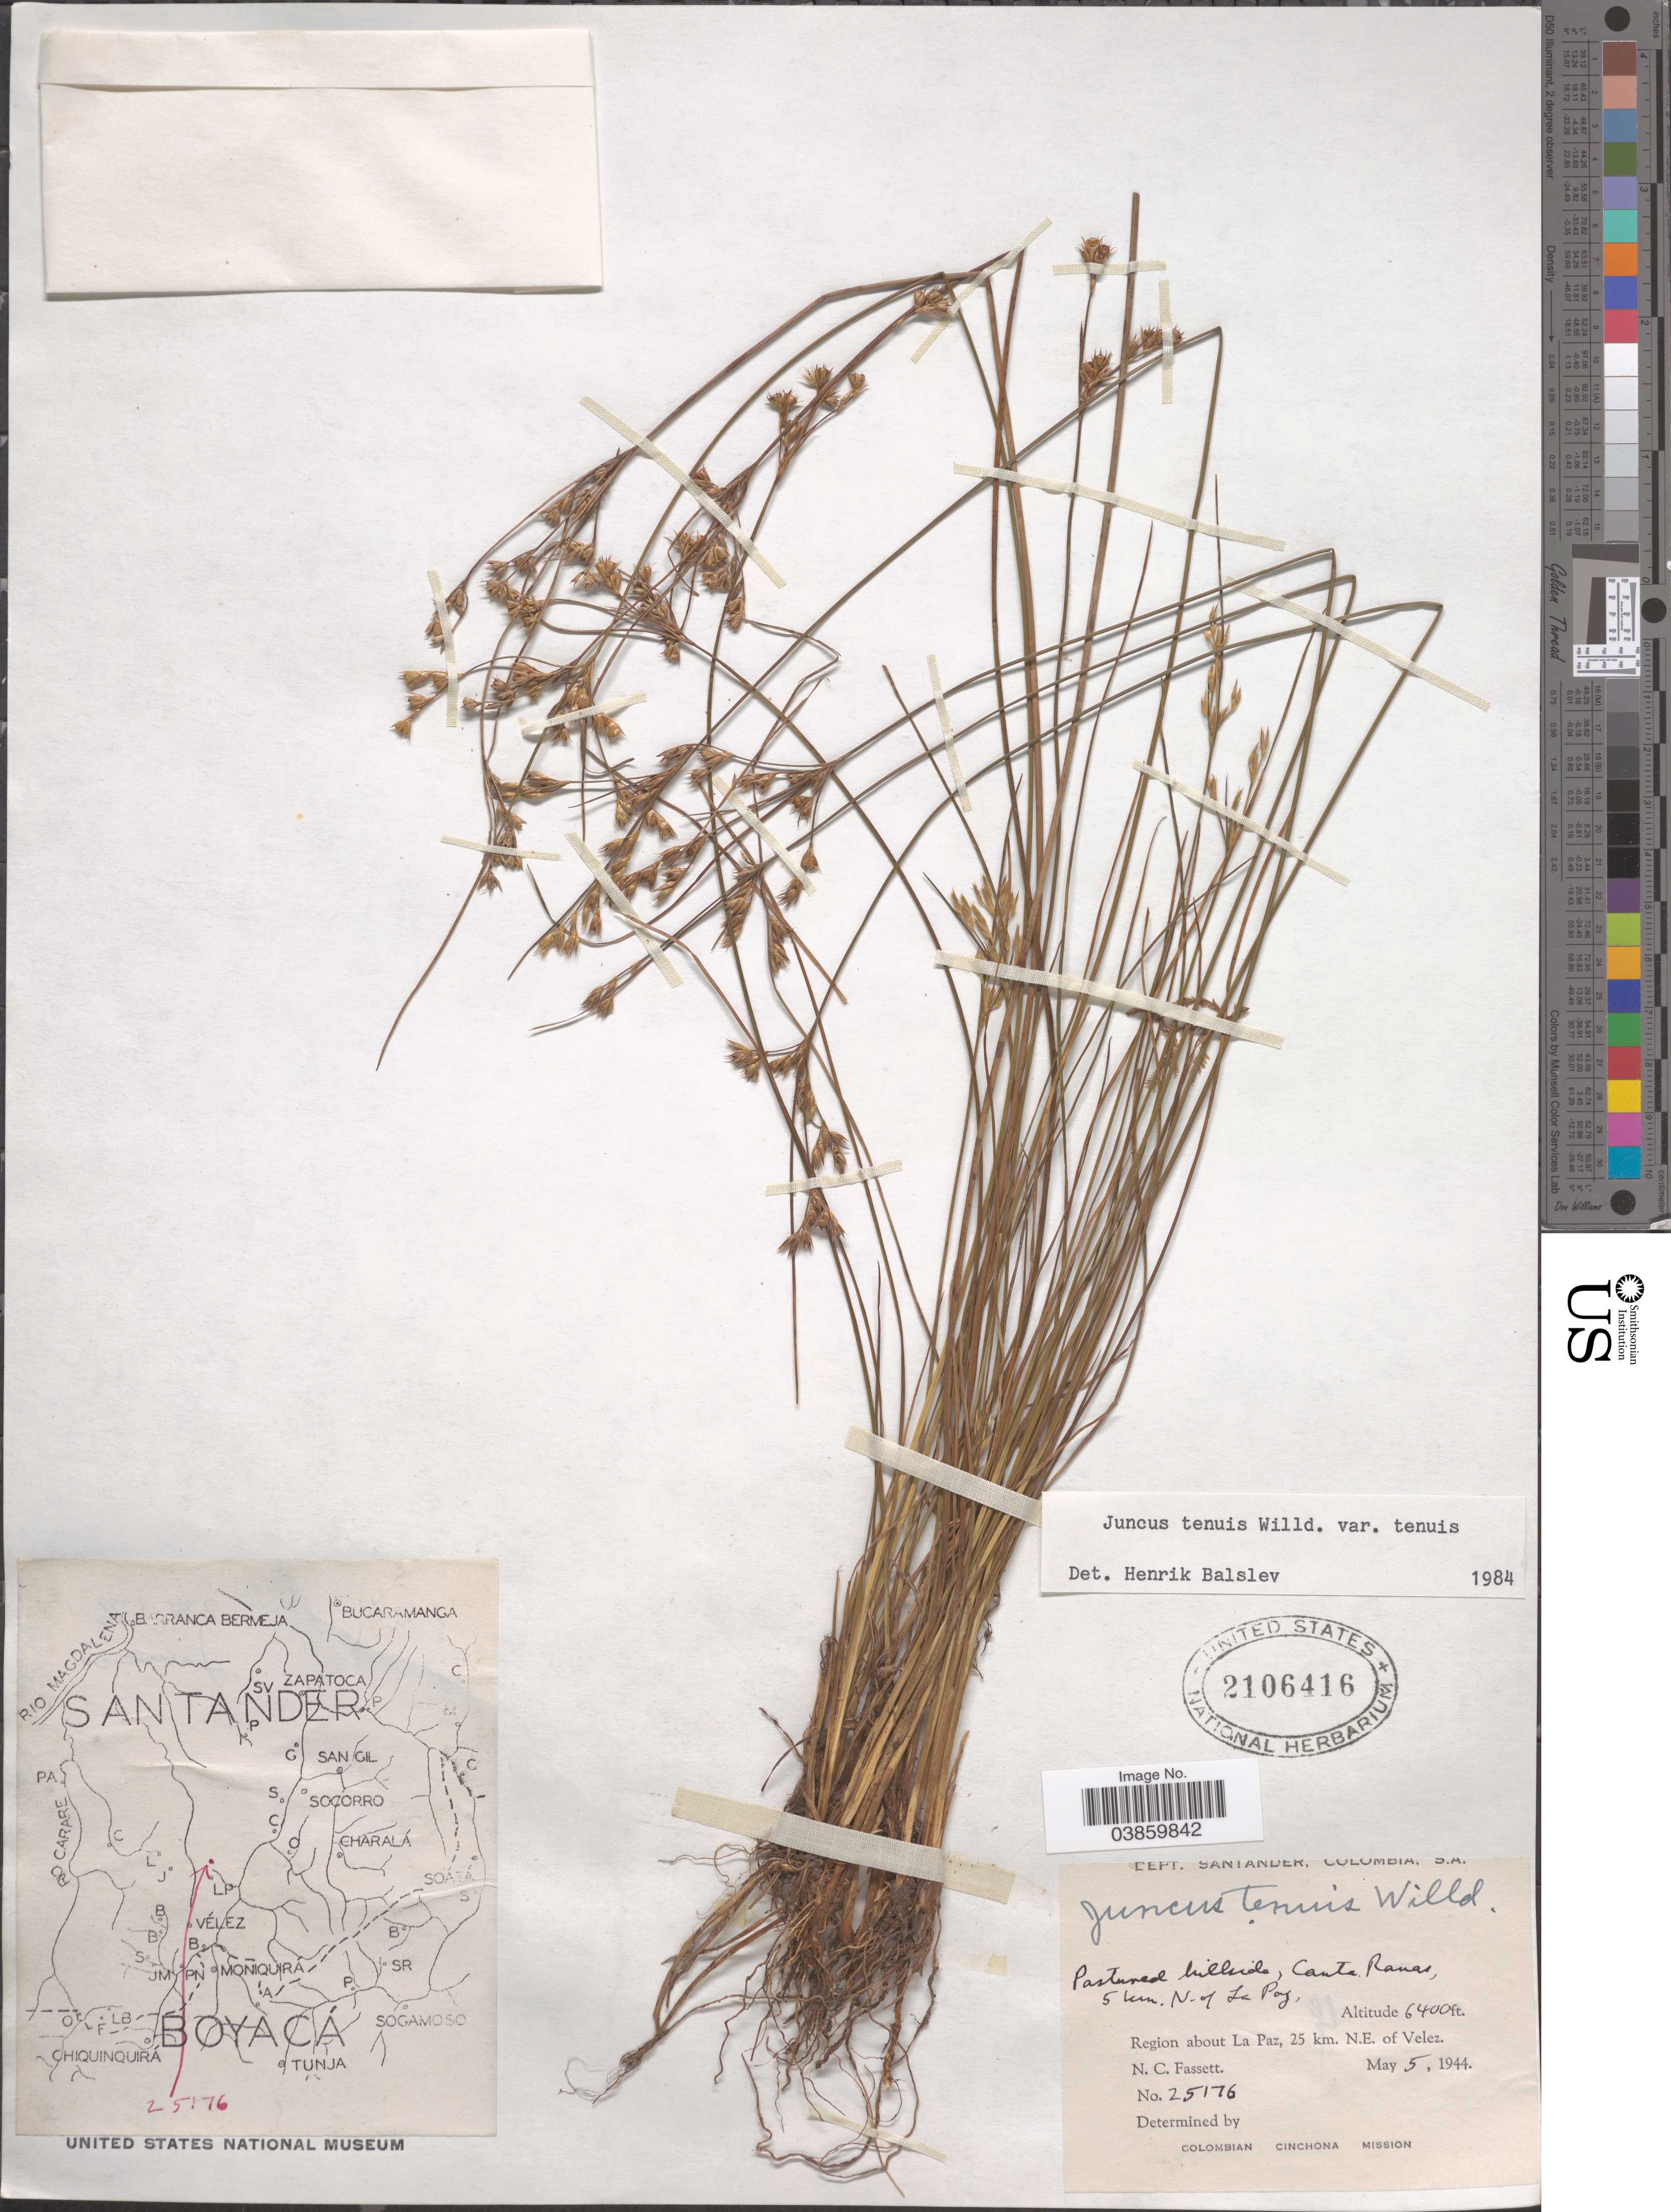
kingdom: Plantae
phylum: Tracheophyta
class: Liliopsida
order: Poales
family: Juncaceae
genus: Juncus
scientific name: Juncus tenuis var. tenuis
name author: Willd.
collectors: N. C. Fassett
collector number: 25176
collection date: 1944-05-05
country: Colombia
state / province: Santander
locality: Dept. Santander. Pastured hillside, Canta Rana, 5 km . N. of La Paz, Region about La Paz, 25 km. N.E. of Velez.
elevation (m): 1951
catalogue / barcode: US 2106416